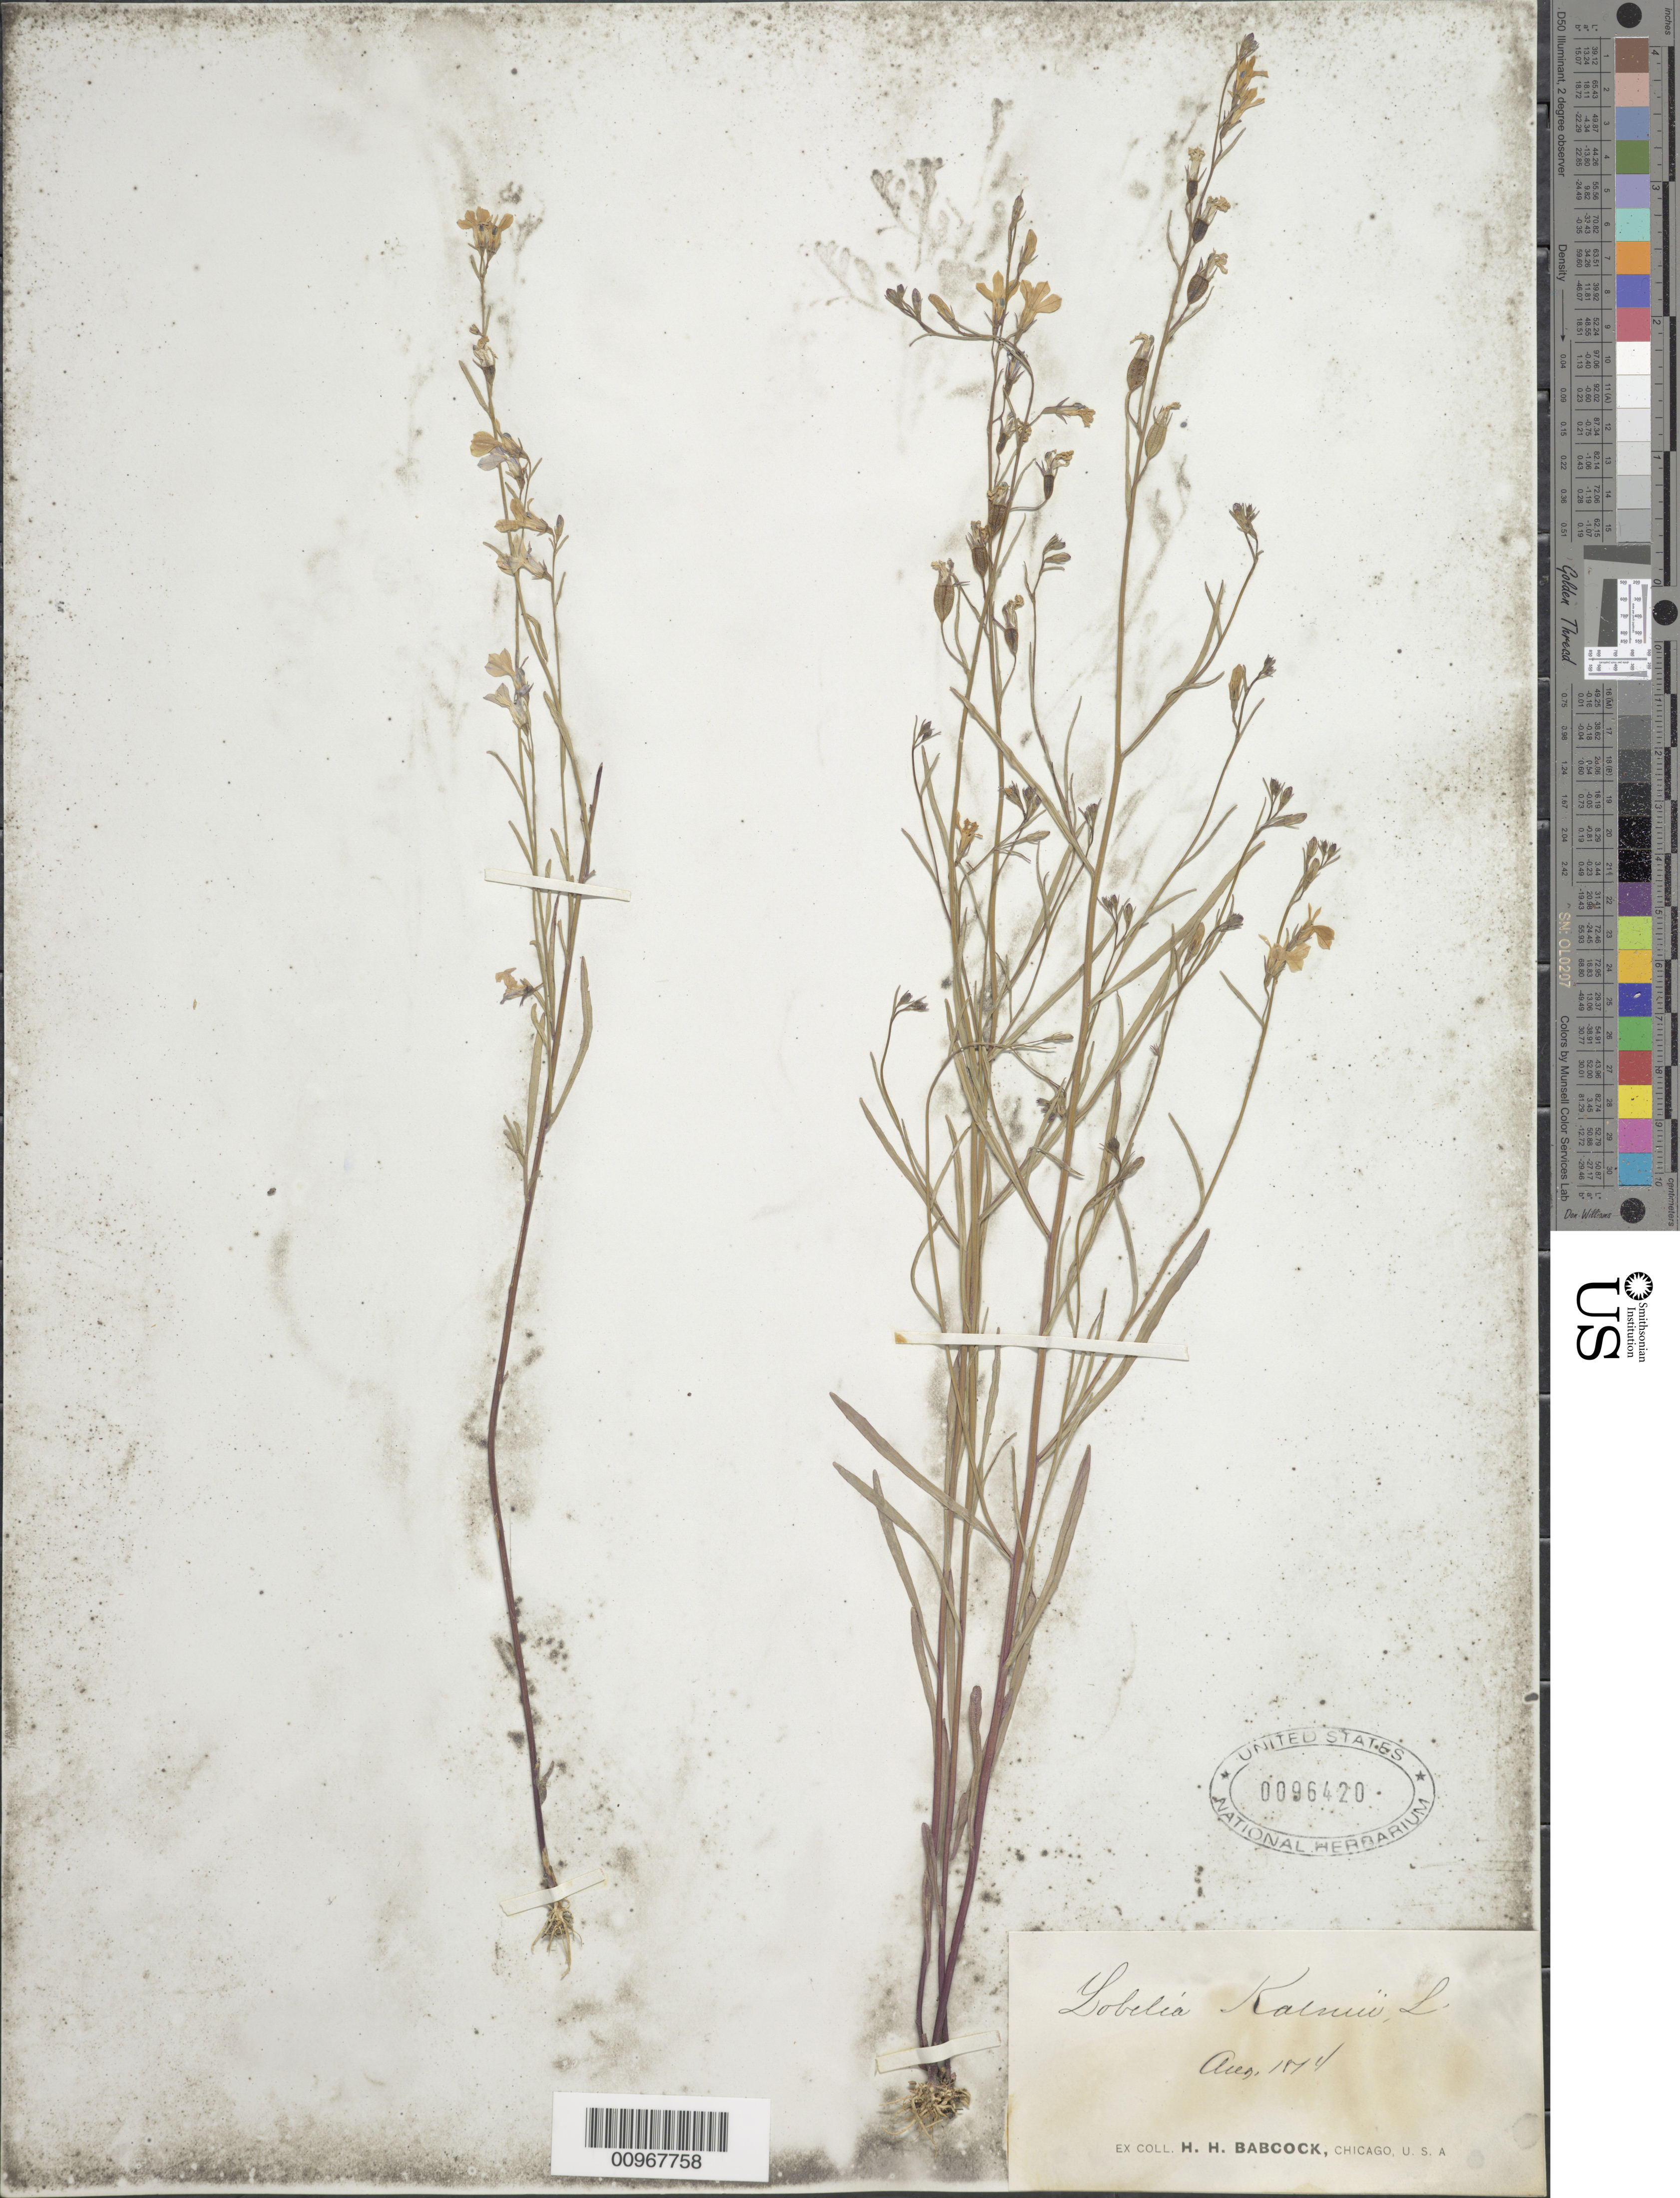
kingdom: Plantae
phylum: Tracheophyta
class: Magnoliopsida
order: Asterales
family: Campanulaceae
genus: Lobelia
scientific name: Lobelia kalmii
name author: L.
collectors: H. Babcock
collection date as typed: Aug 1874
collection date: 1874-08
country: United States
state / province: Illinois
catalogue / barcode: US 96420